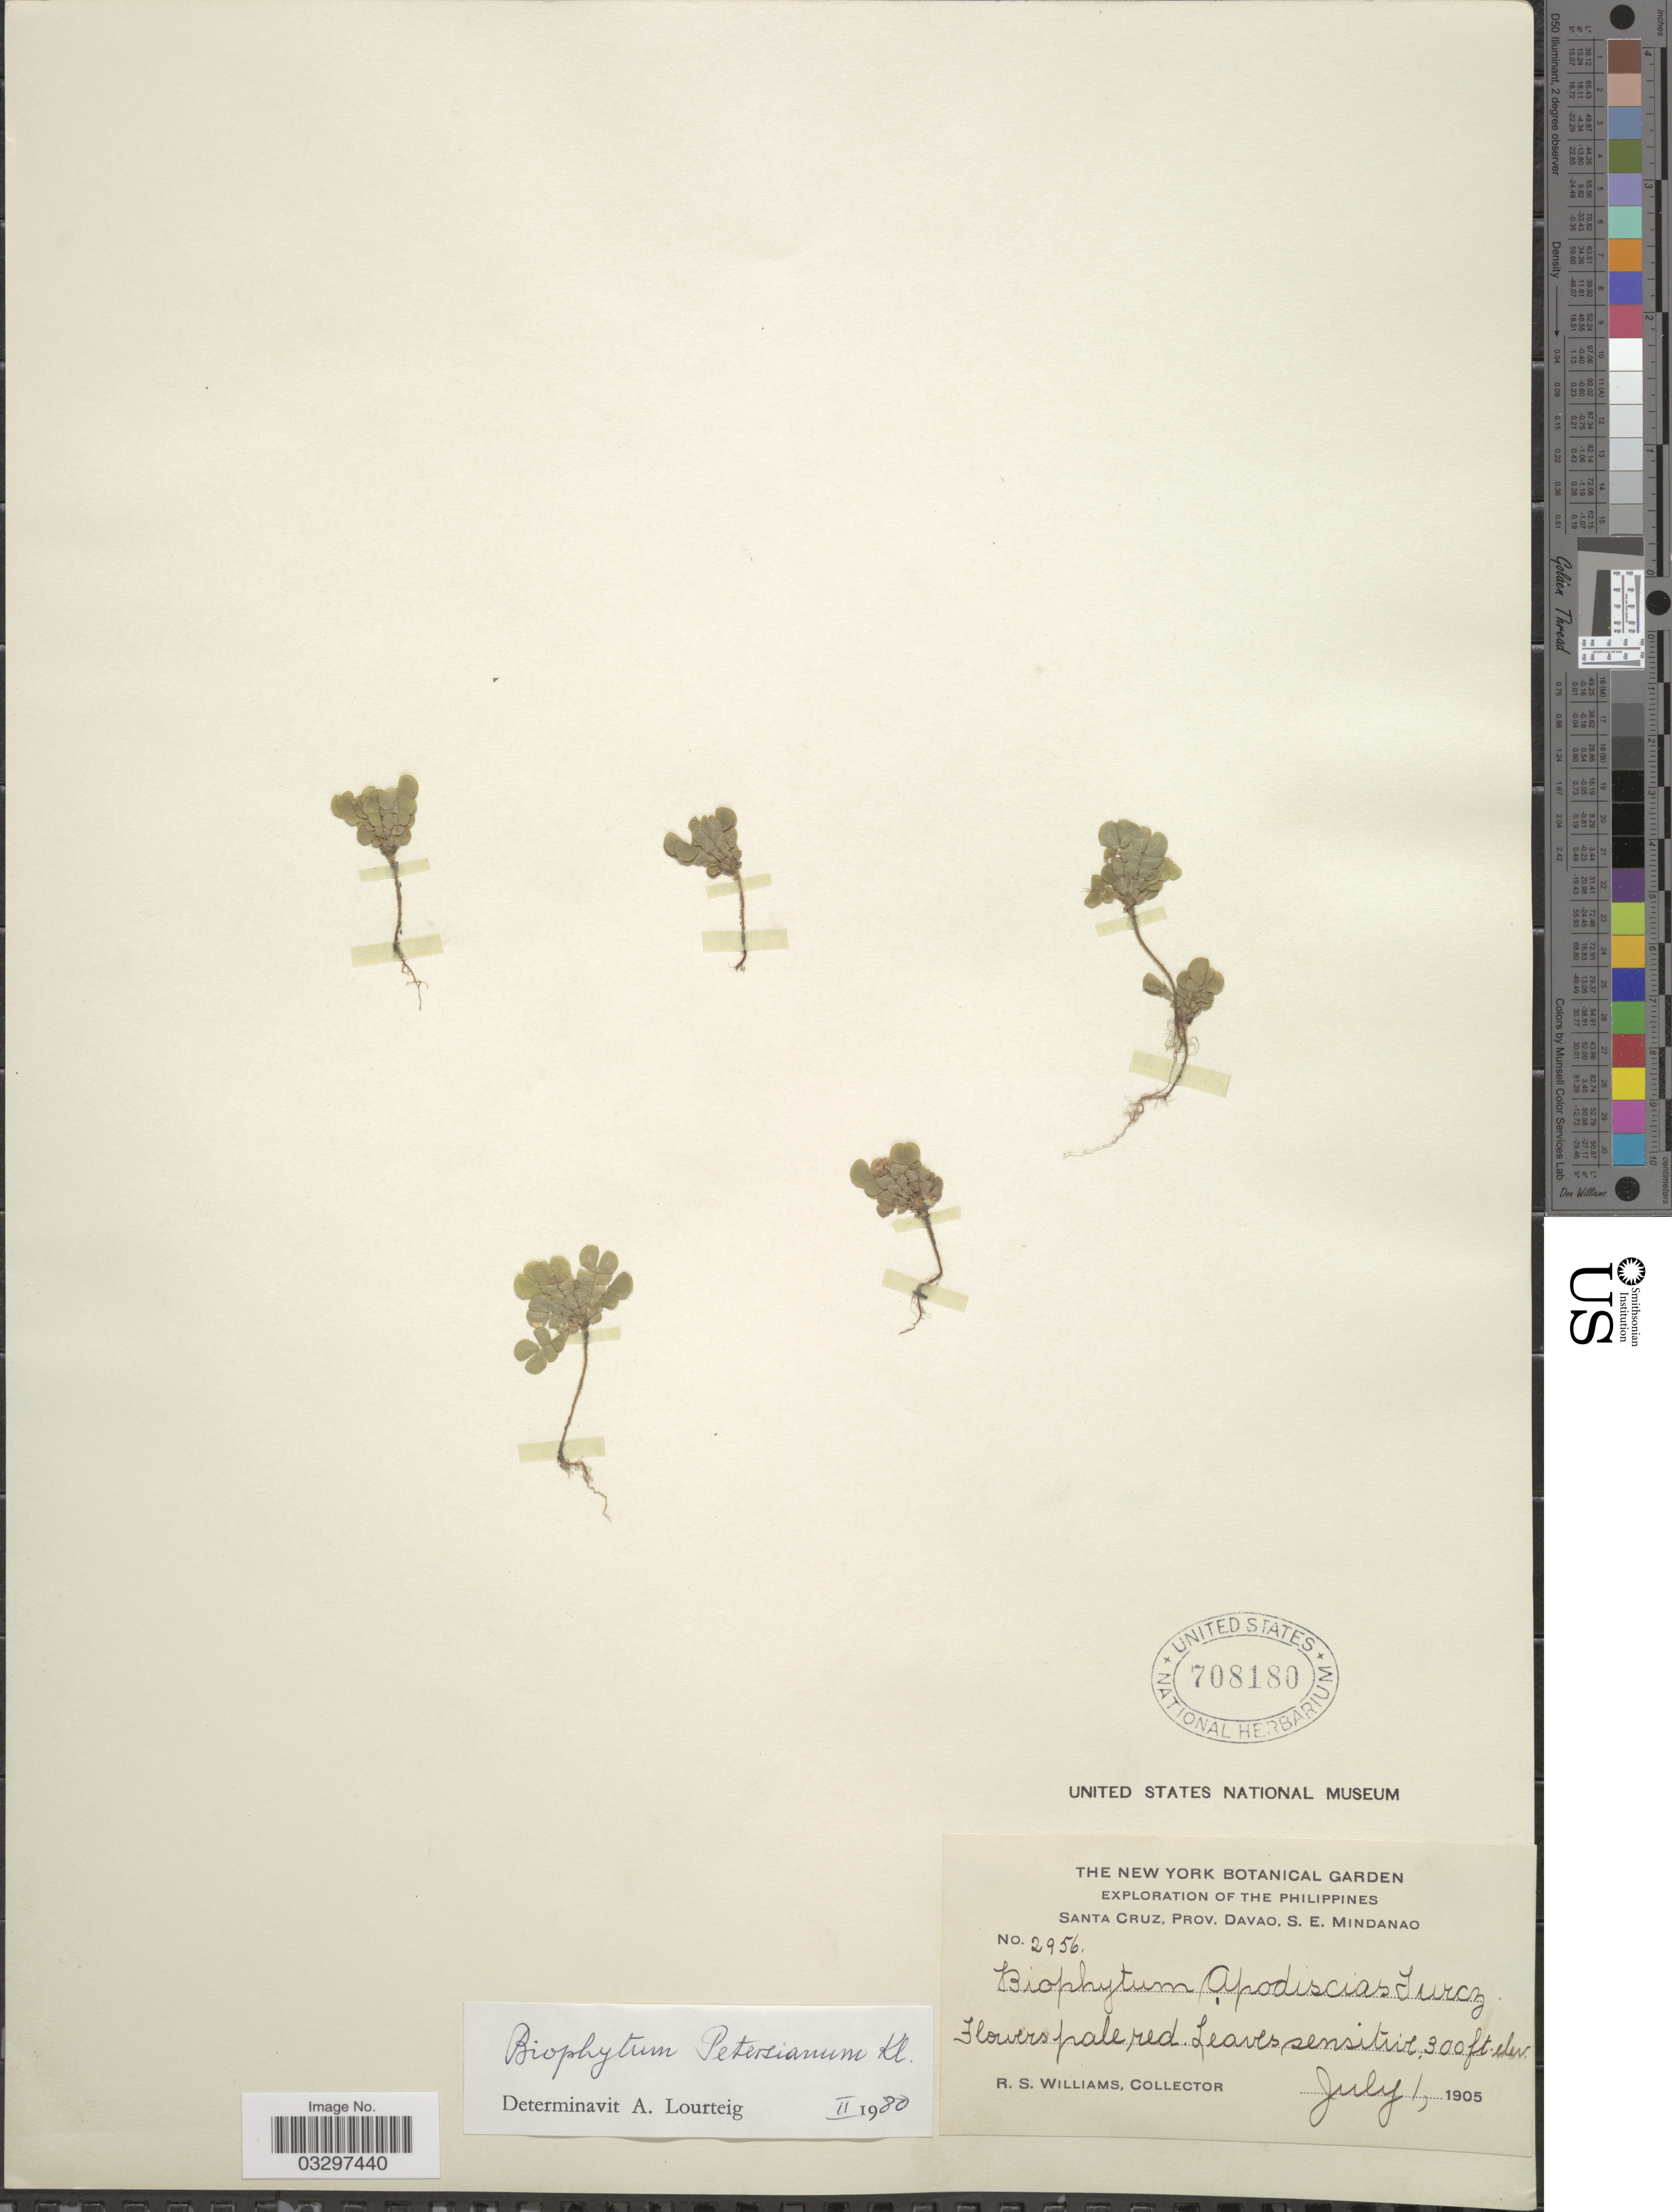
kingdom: Plantae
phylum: Tracheophyta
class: Magnoliopsida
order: Oxalidales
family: Oxalidaceae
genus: Biophytum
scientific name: Biophytum petersianum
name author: Klotzsch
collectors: R. S. Williams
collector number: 2956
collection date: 1905-07-01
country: Philippines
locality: Santa Cruz, Prov. Davao, S.E. Mindanao.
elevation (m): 91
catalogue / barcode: US 708180